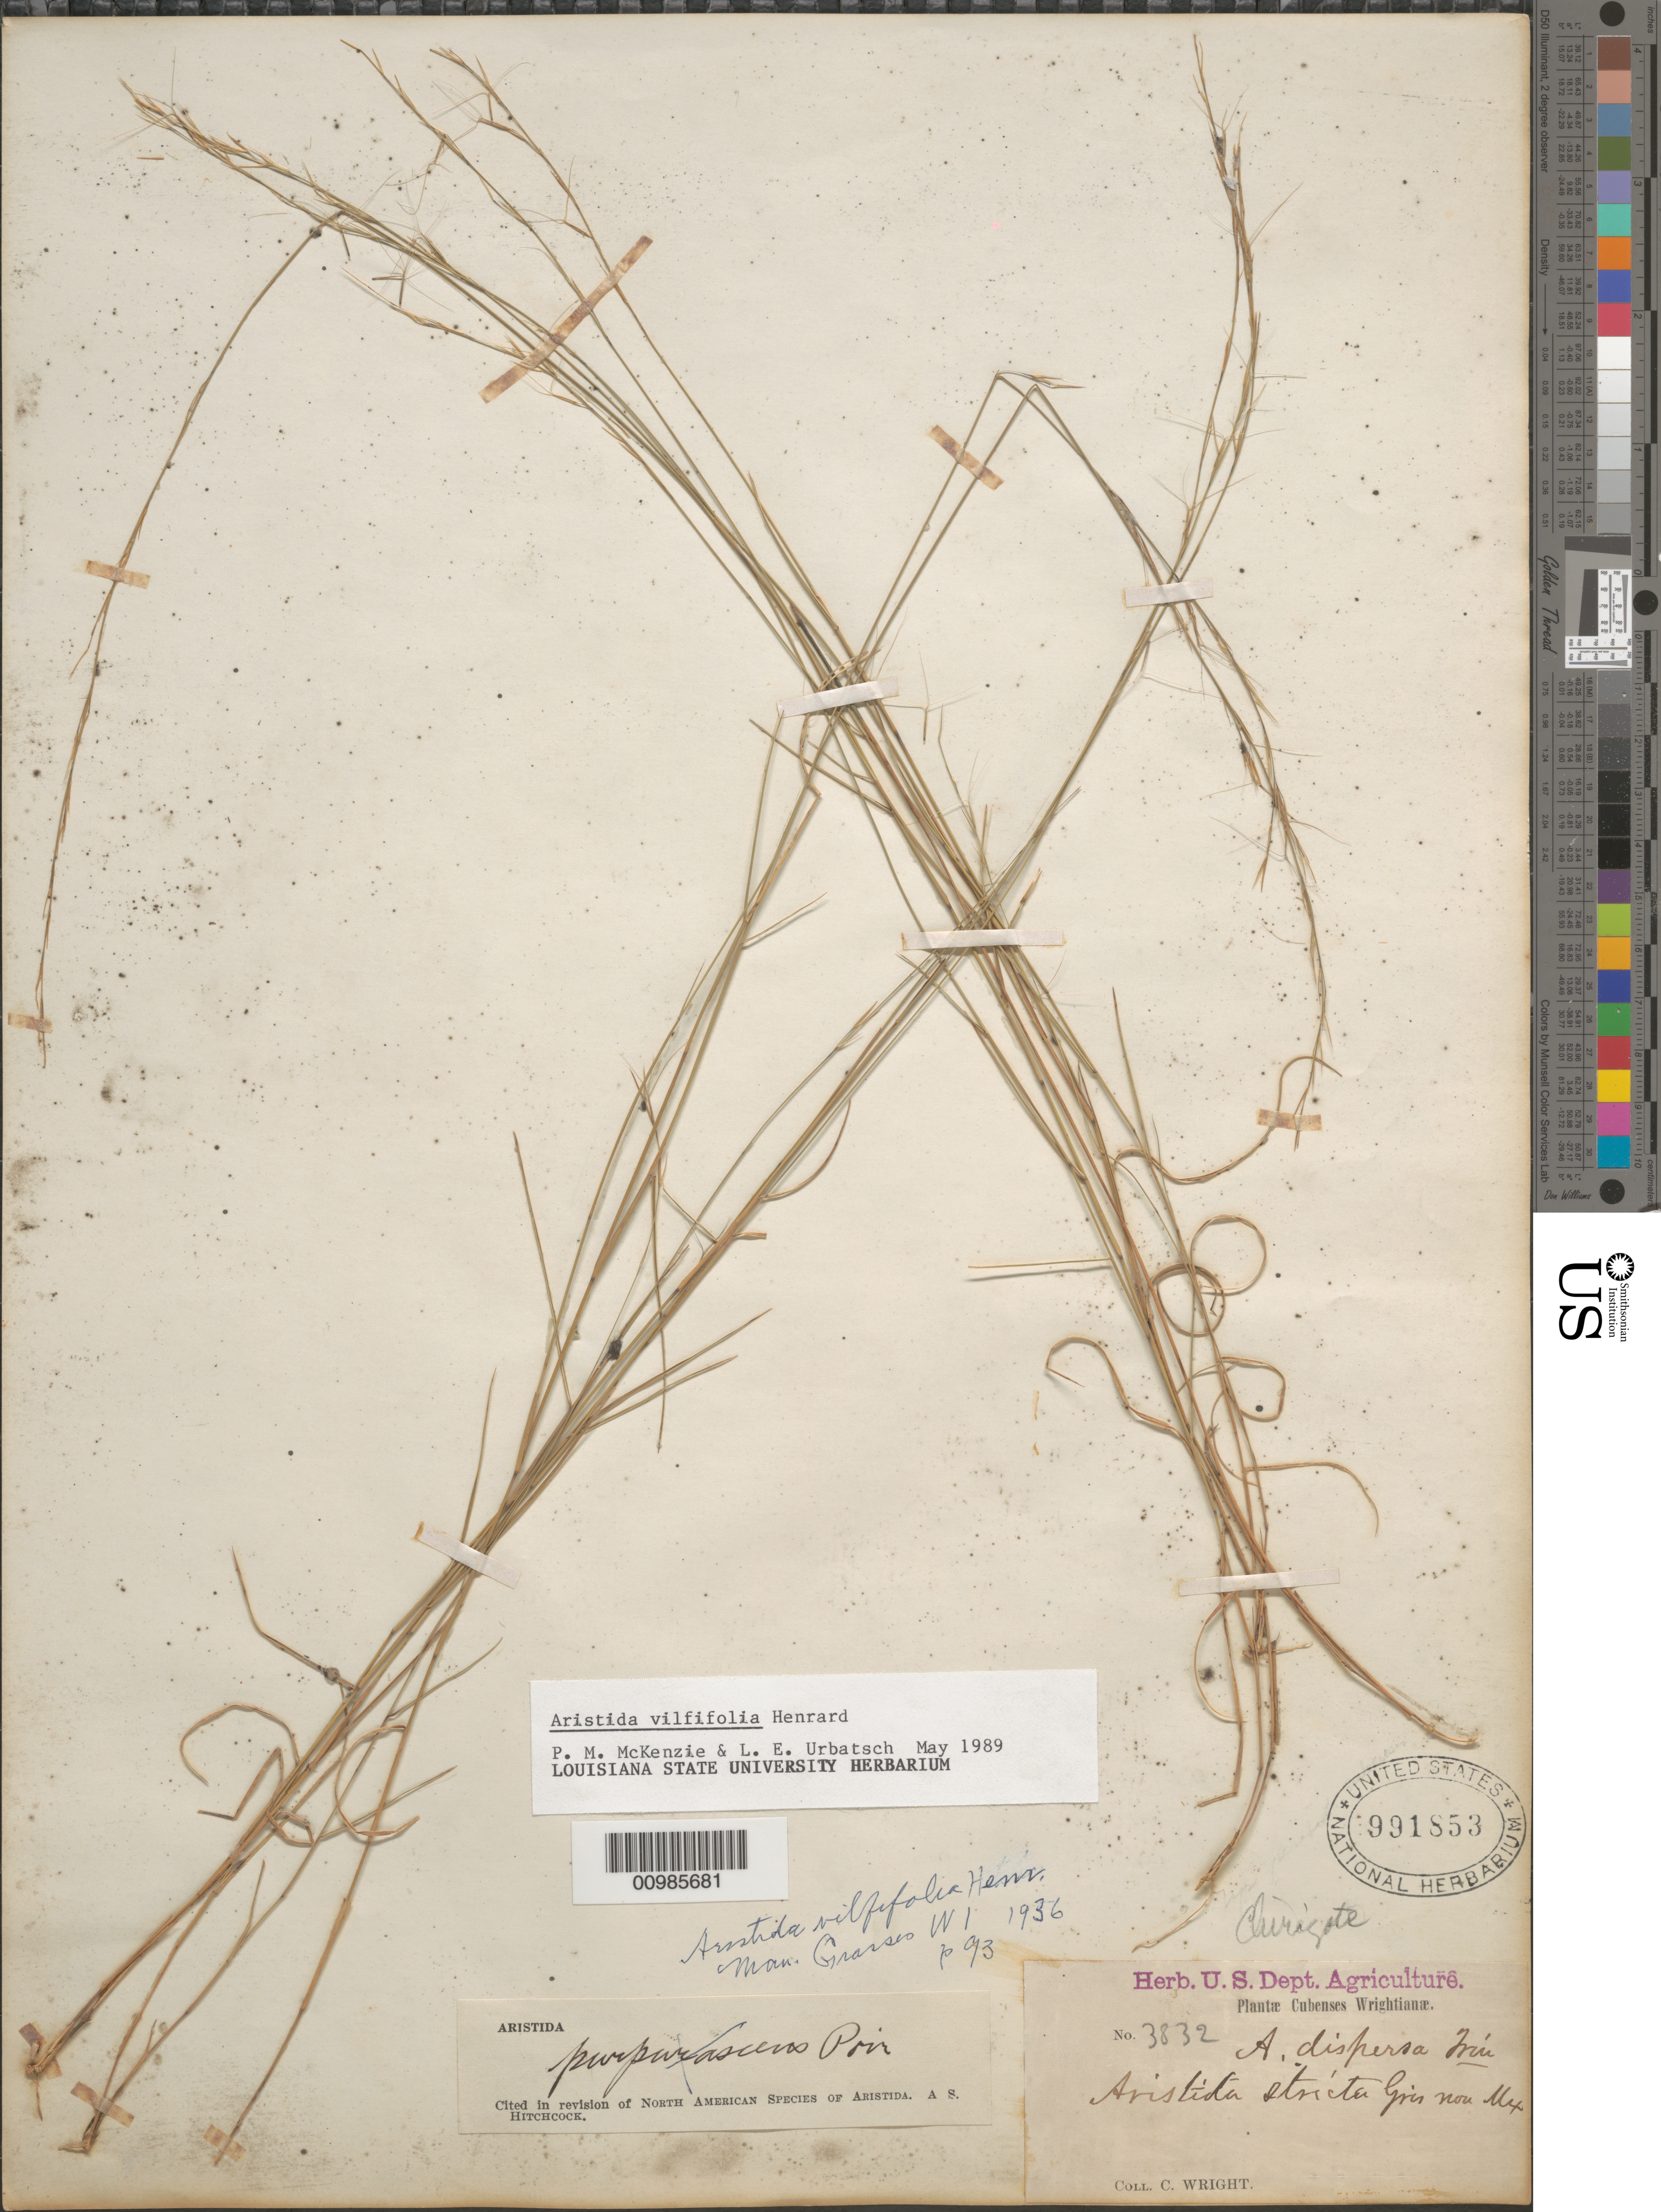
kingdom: Plantae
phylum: Tracheophyta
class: Liliopsida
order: Poales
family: Poaceae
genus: Aristida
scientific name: Aristida vilfifolia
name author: Henr.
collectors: C. Wright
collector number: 3832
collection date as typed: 1800 to 1899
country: Cuba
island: Cuba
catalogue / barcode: US 991853